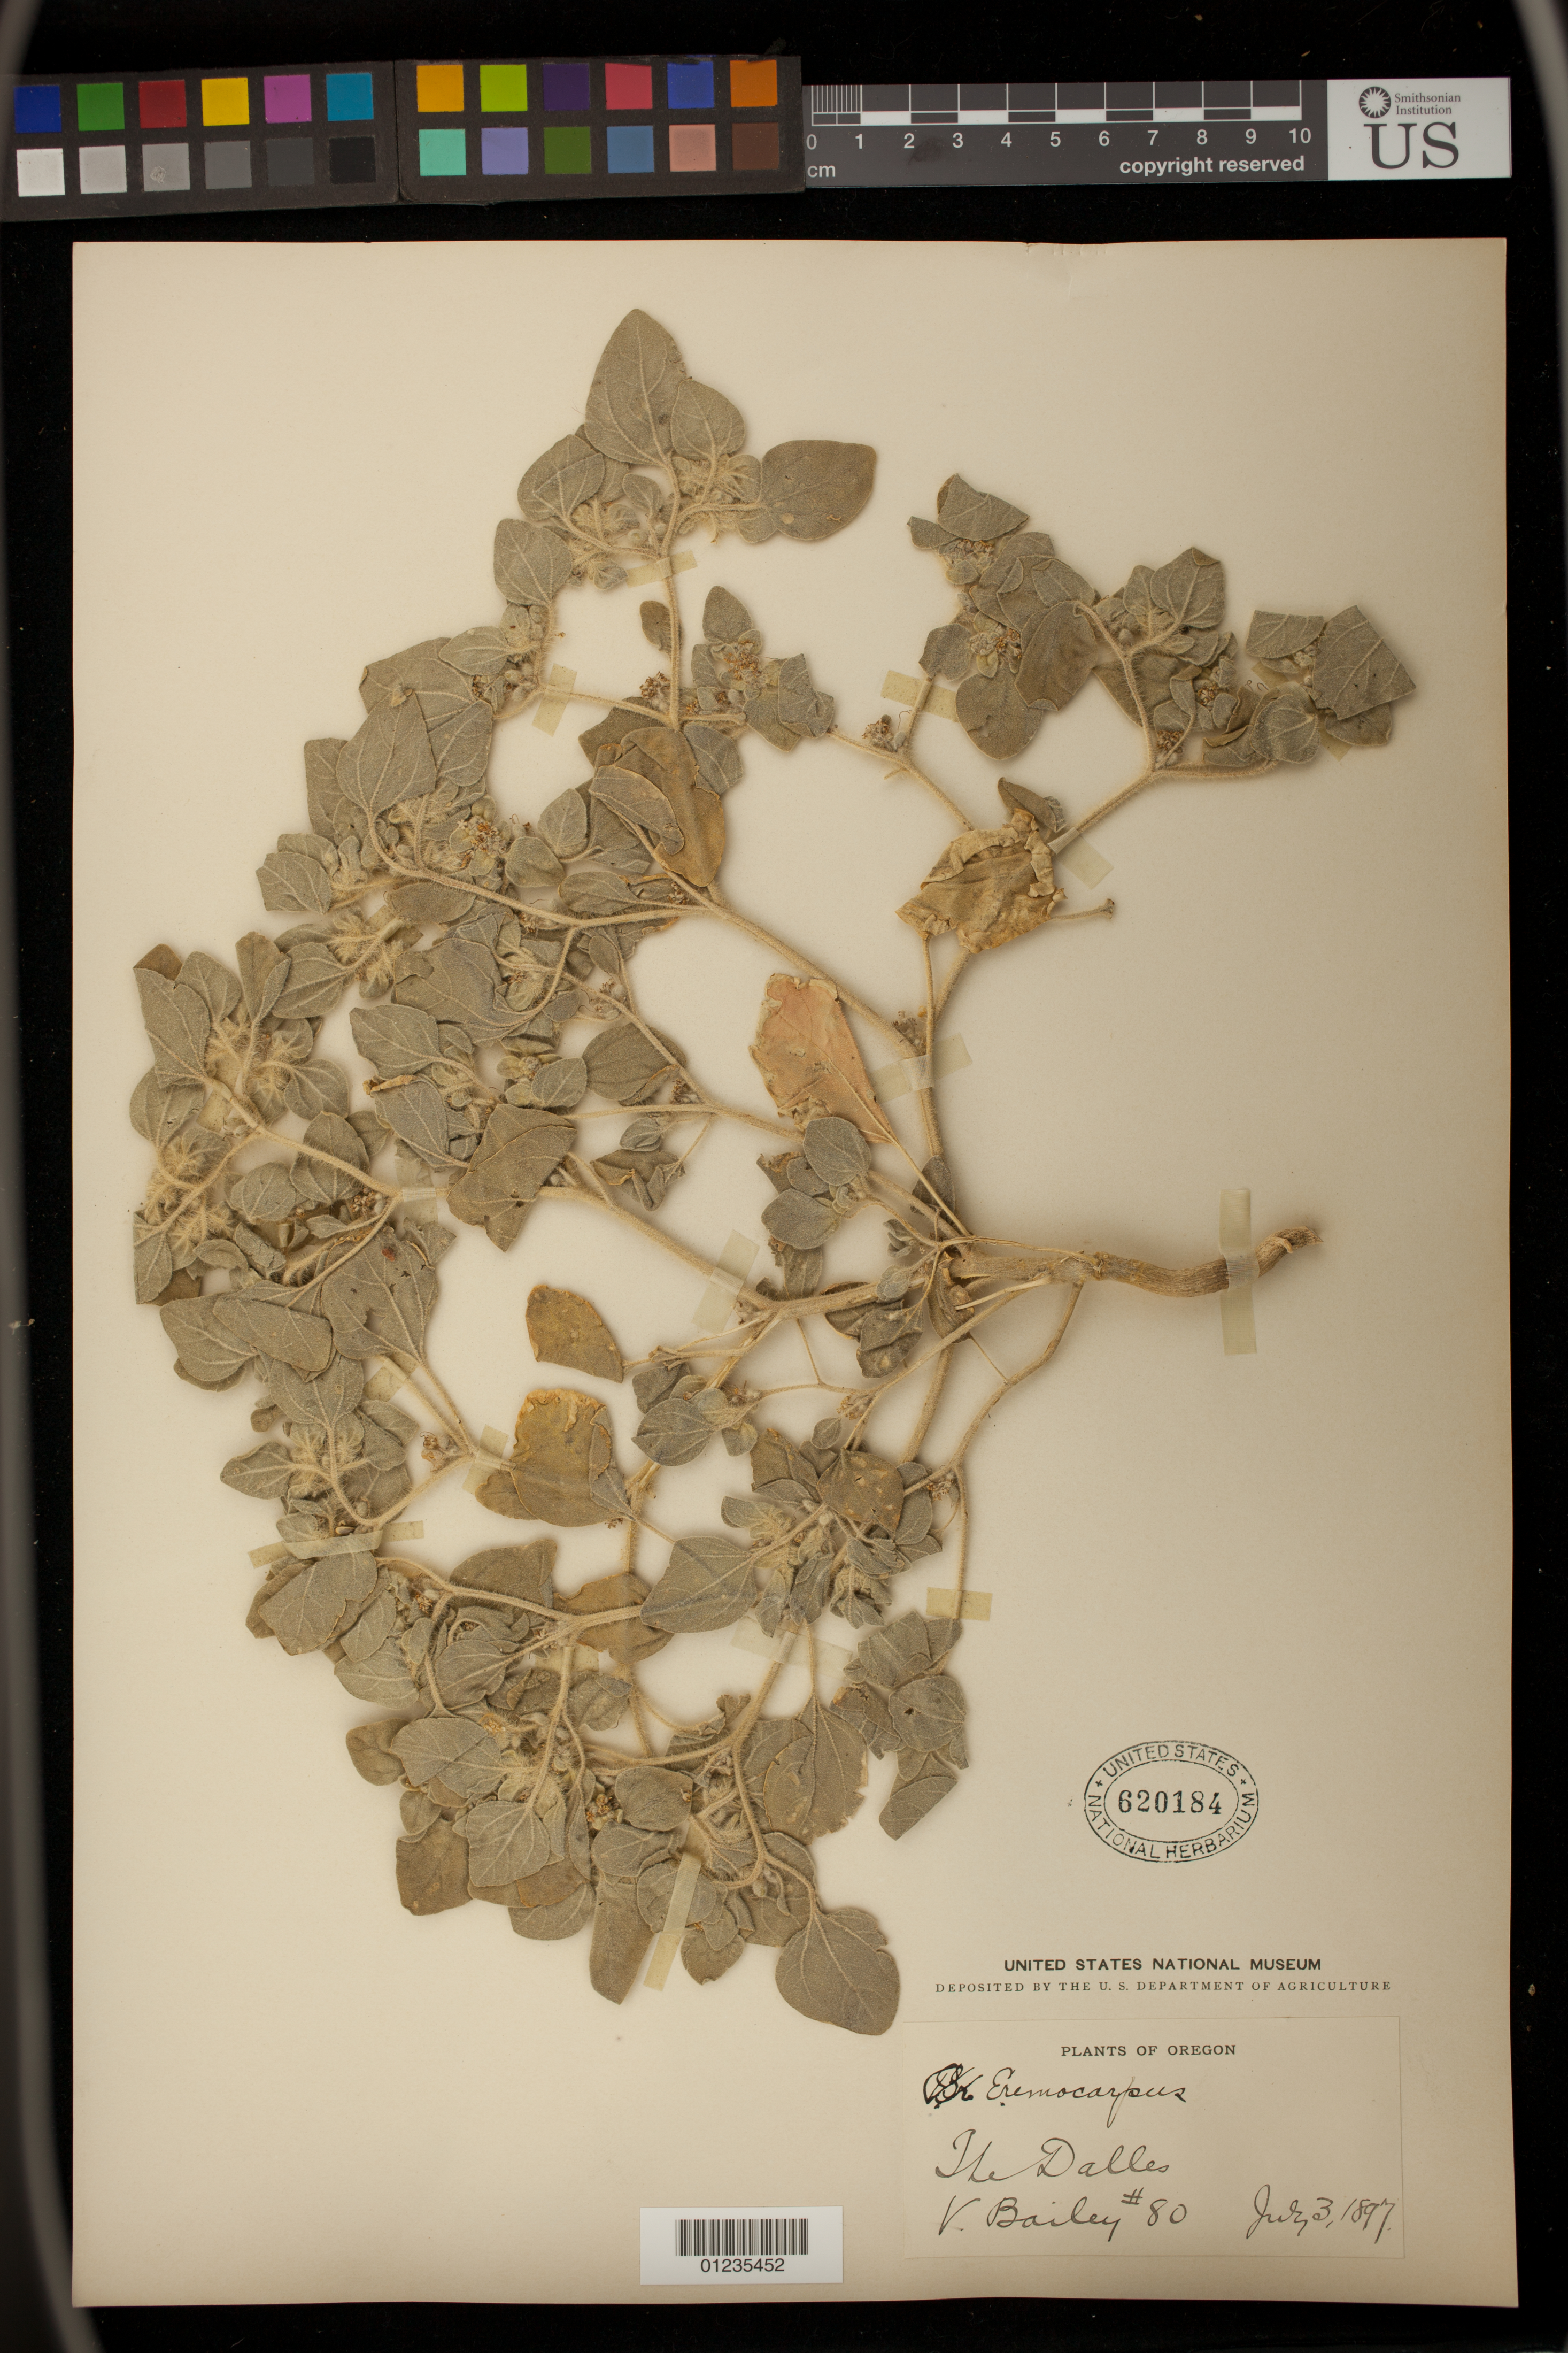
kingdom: Plantae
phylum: Tracheophyta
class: Magnoliopsida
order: Malpighiales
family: Euphorbiaceae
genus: Eremocarpus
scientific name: Eremocarpus setigerus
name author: (Hook.) Benth.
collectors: V. O. Bailey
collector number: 80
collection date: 1897-07-03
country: United States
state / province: Oregon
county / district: Wasco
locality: The Dalles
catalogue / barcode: US 620184